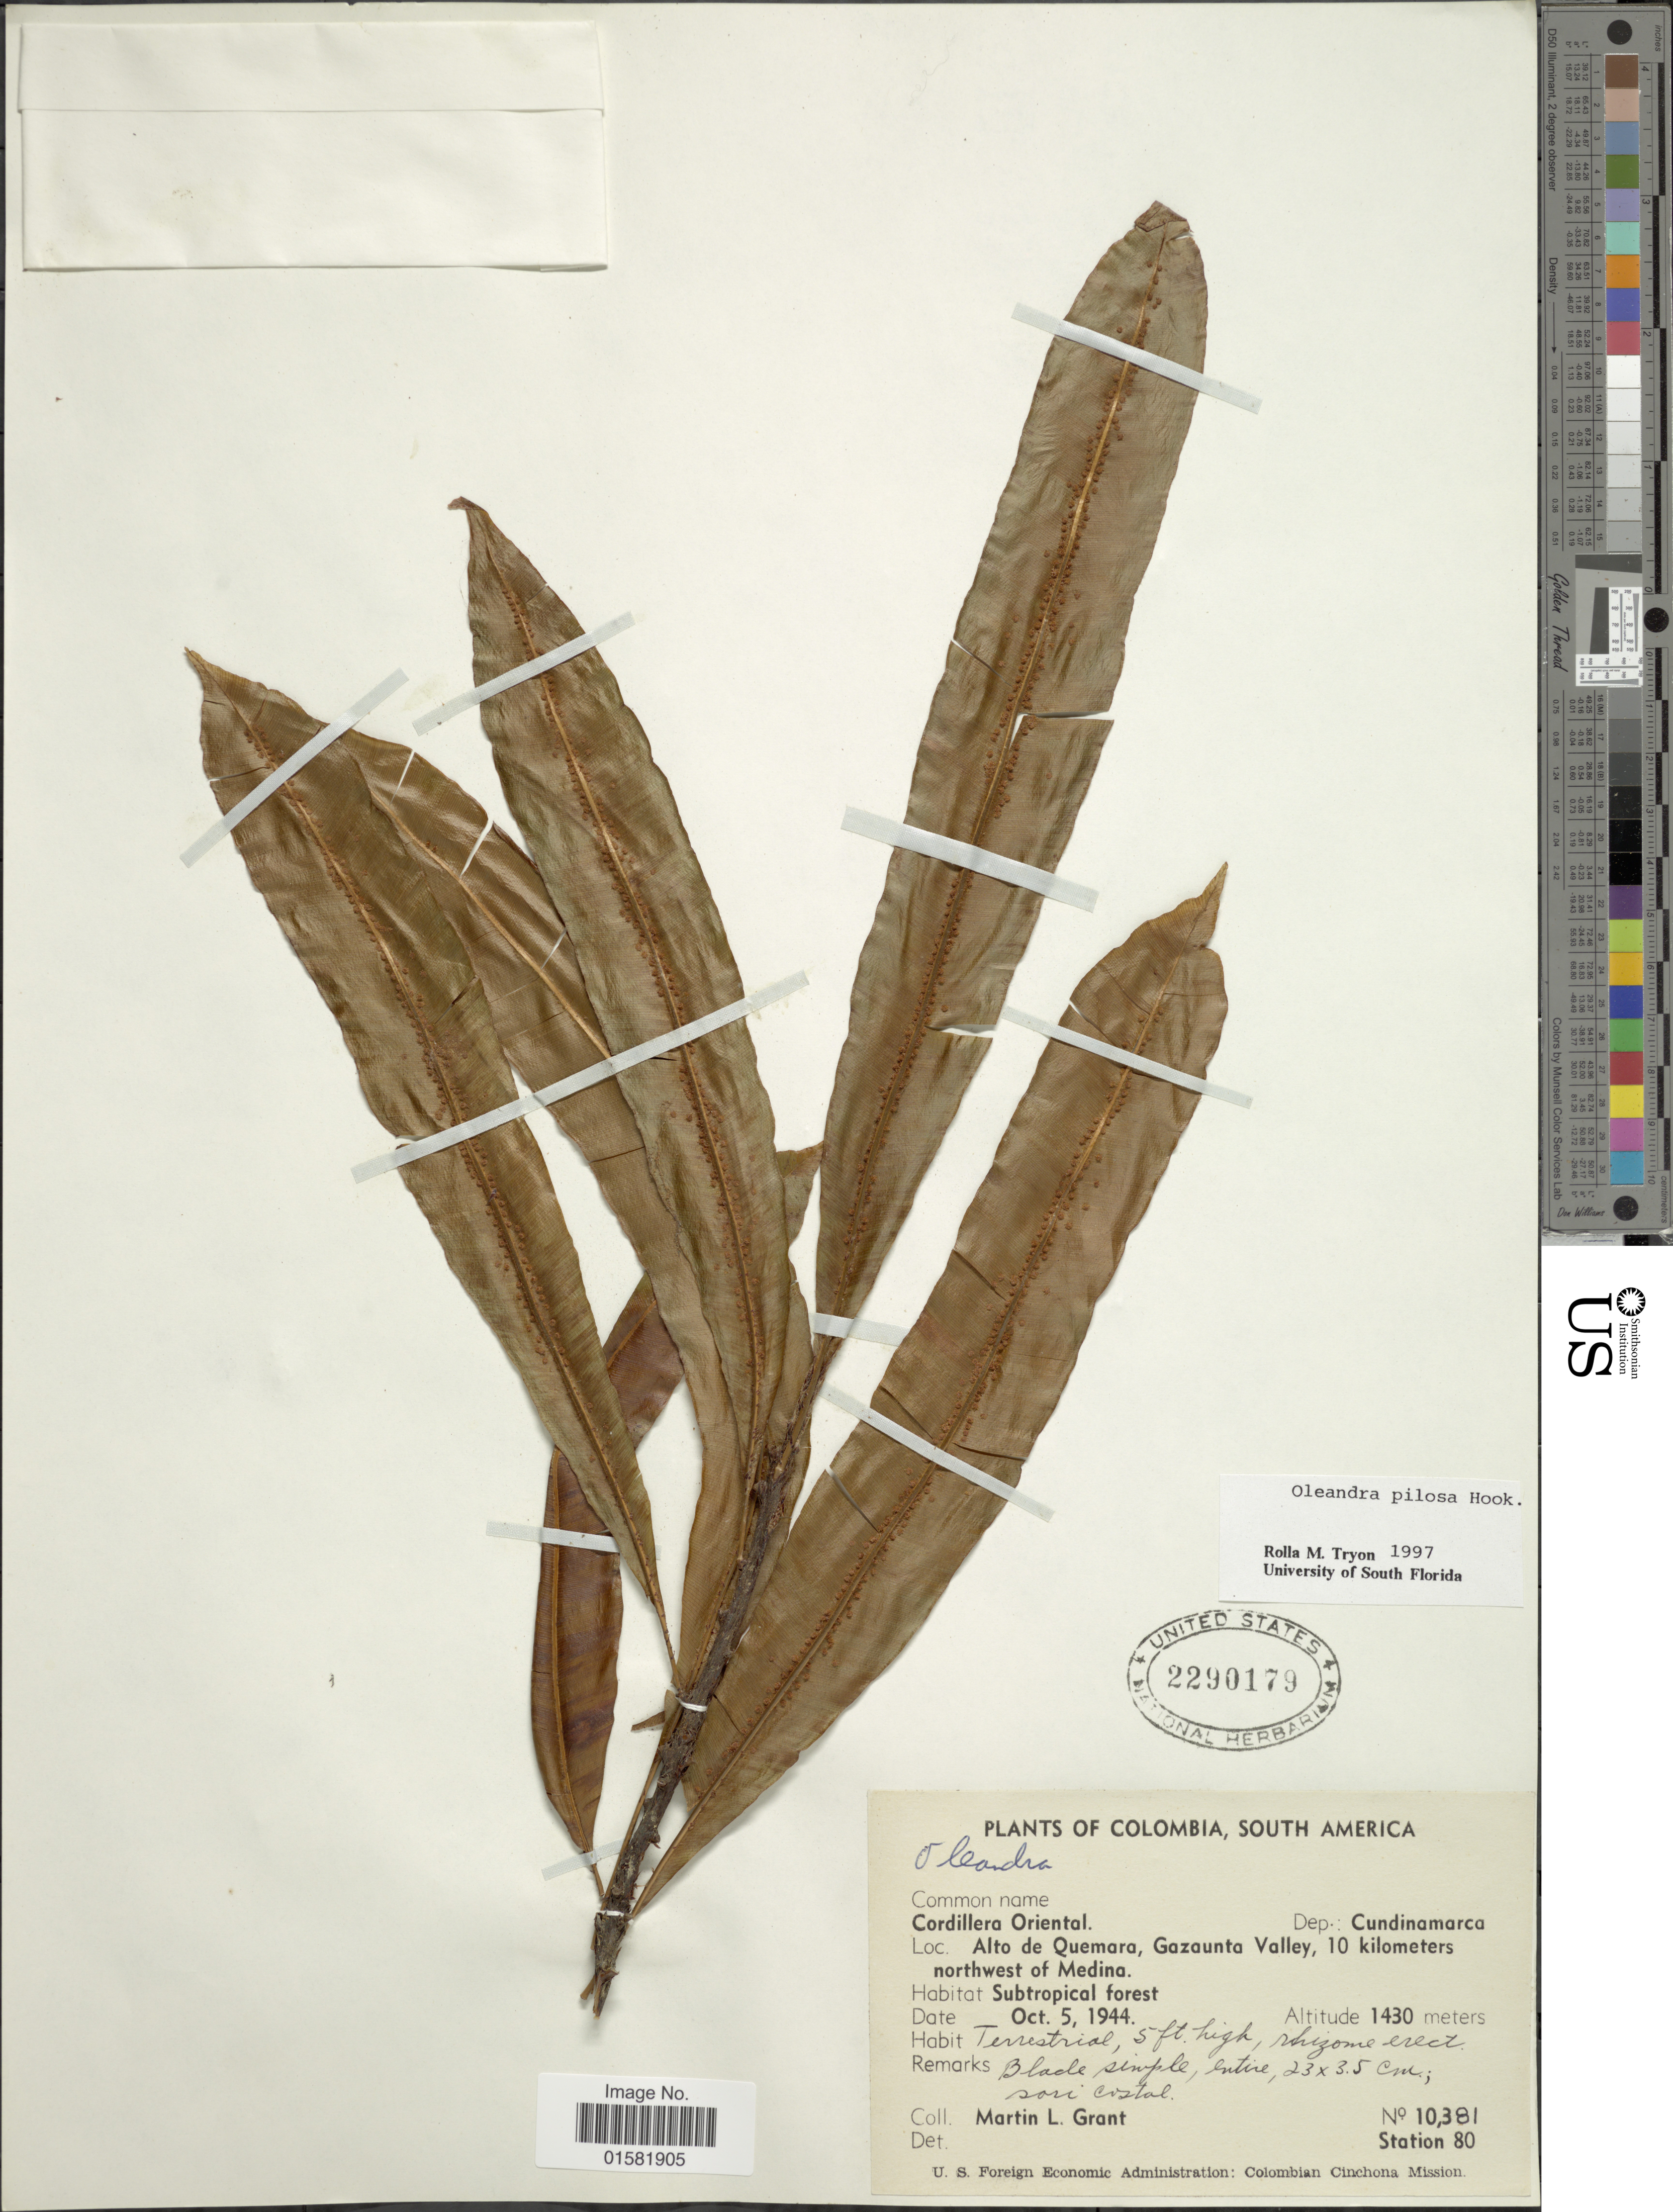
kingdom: Plantae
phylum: Tracheophyta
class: Polypodiopsida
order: Polypodiales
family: Oleandraceae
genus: Oleandra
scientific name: Oleandra pilosa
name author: Hook.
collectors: M. L. Grant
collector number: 10381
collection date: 1944-10-05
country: Colombia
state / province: Cundinamarca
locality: Colombia, South America, Cordillera Oriental, Dep.: Cundinamarca, alto de Quemara, Gazaunta Valley, 10 kilometers northwest of Medina.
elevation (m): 1430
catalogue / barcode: US 2290179